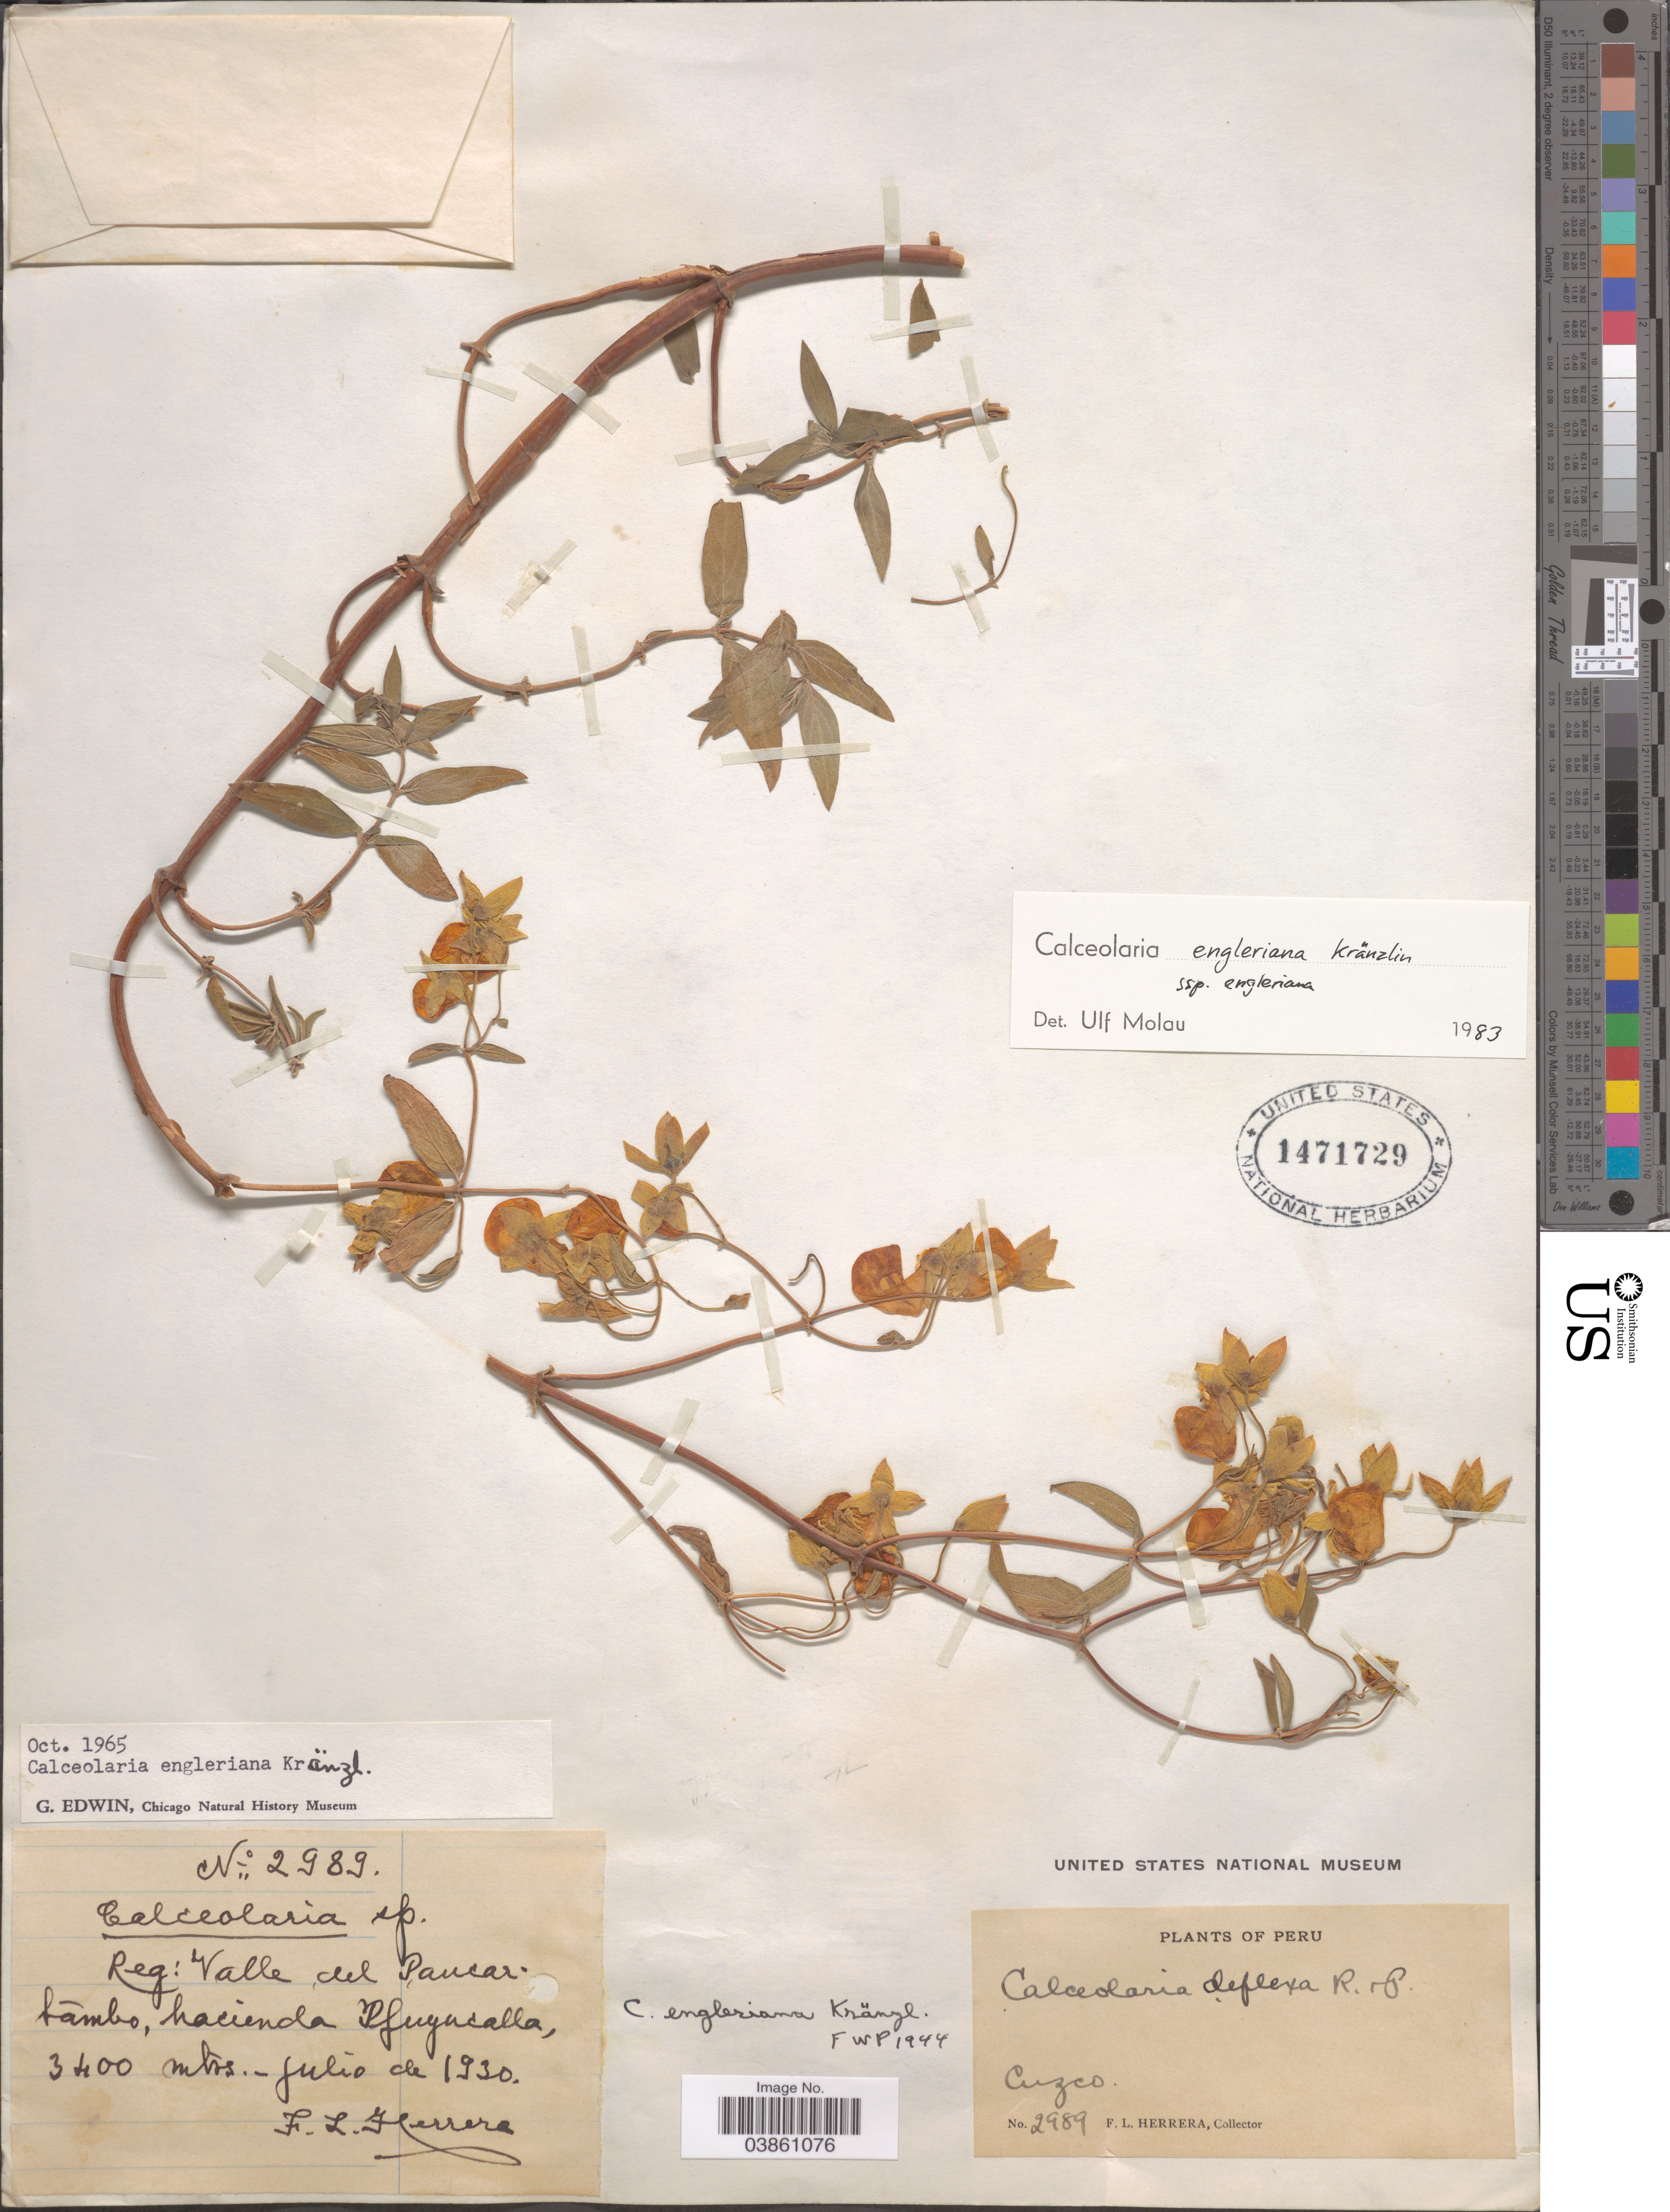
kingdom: Plantae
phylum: Tracheophyta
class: Magnoliopsida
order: Lamiales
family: Calceolariaceae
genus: Calceolaria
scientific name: Calceolaria engleriana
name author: Kraenzl.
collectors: F. L. Herrera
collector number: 2989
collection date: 1930-07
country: Peru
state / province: Cusco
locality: Reg: Valle del Paucartámbo, Hacienda Pfuyucalla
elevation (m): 3400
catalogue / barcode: US 1471729